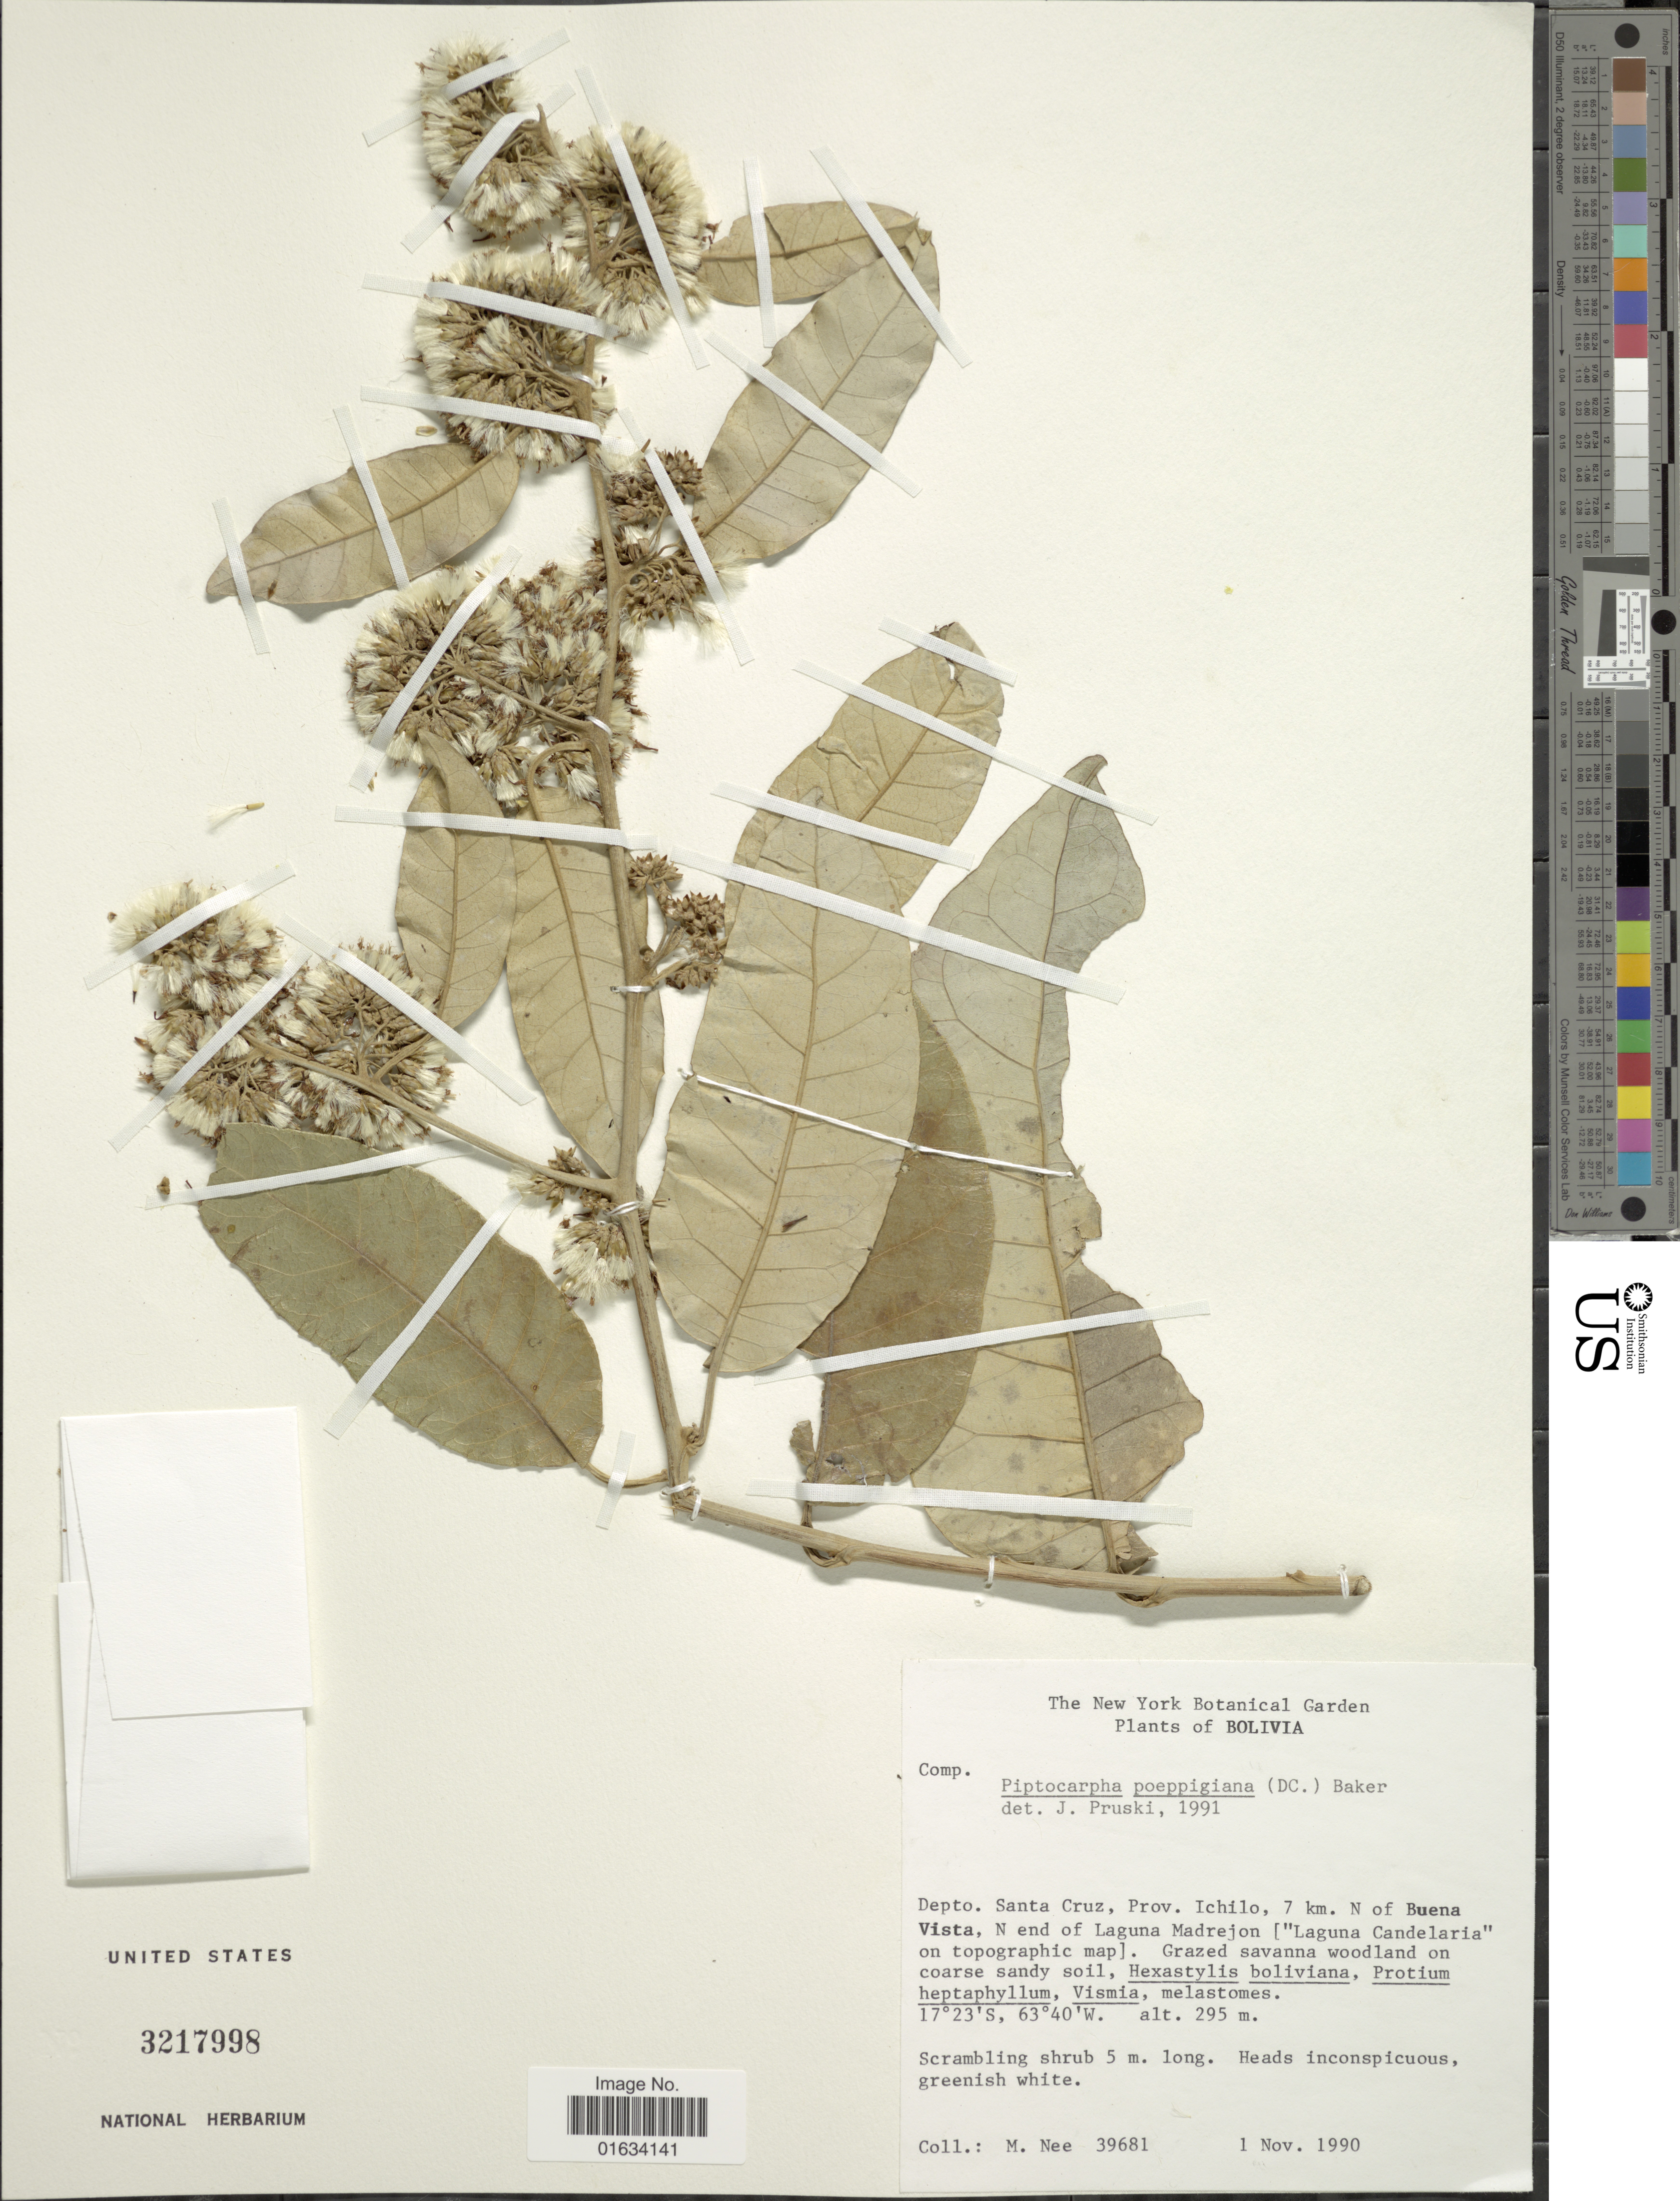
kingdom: Plantae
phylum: Tracheophyta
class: Magnoliopsida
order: Asterales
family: Asteraceae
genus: Piptocarpha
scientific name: Piptocarpha poeppigiana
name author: (DC.) Baker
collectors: M. Nee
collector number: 39681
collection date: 1990-11-01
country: Bolivia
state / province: Santa Cruz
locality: Bolivia. Depto. Santa Cruz, Prov. Ichilo, 7 km. N of Buena Vista, N end of Laguna Madrejon ("Laguna Candelaria" on topographic map).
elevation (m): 295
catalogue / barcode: US 3217998